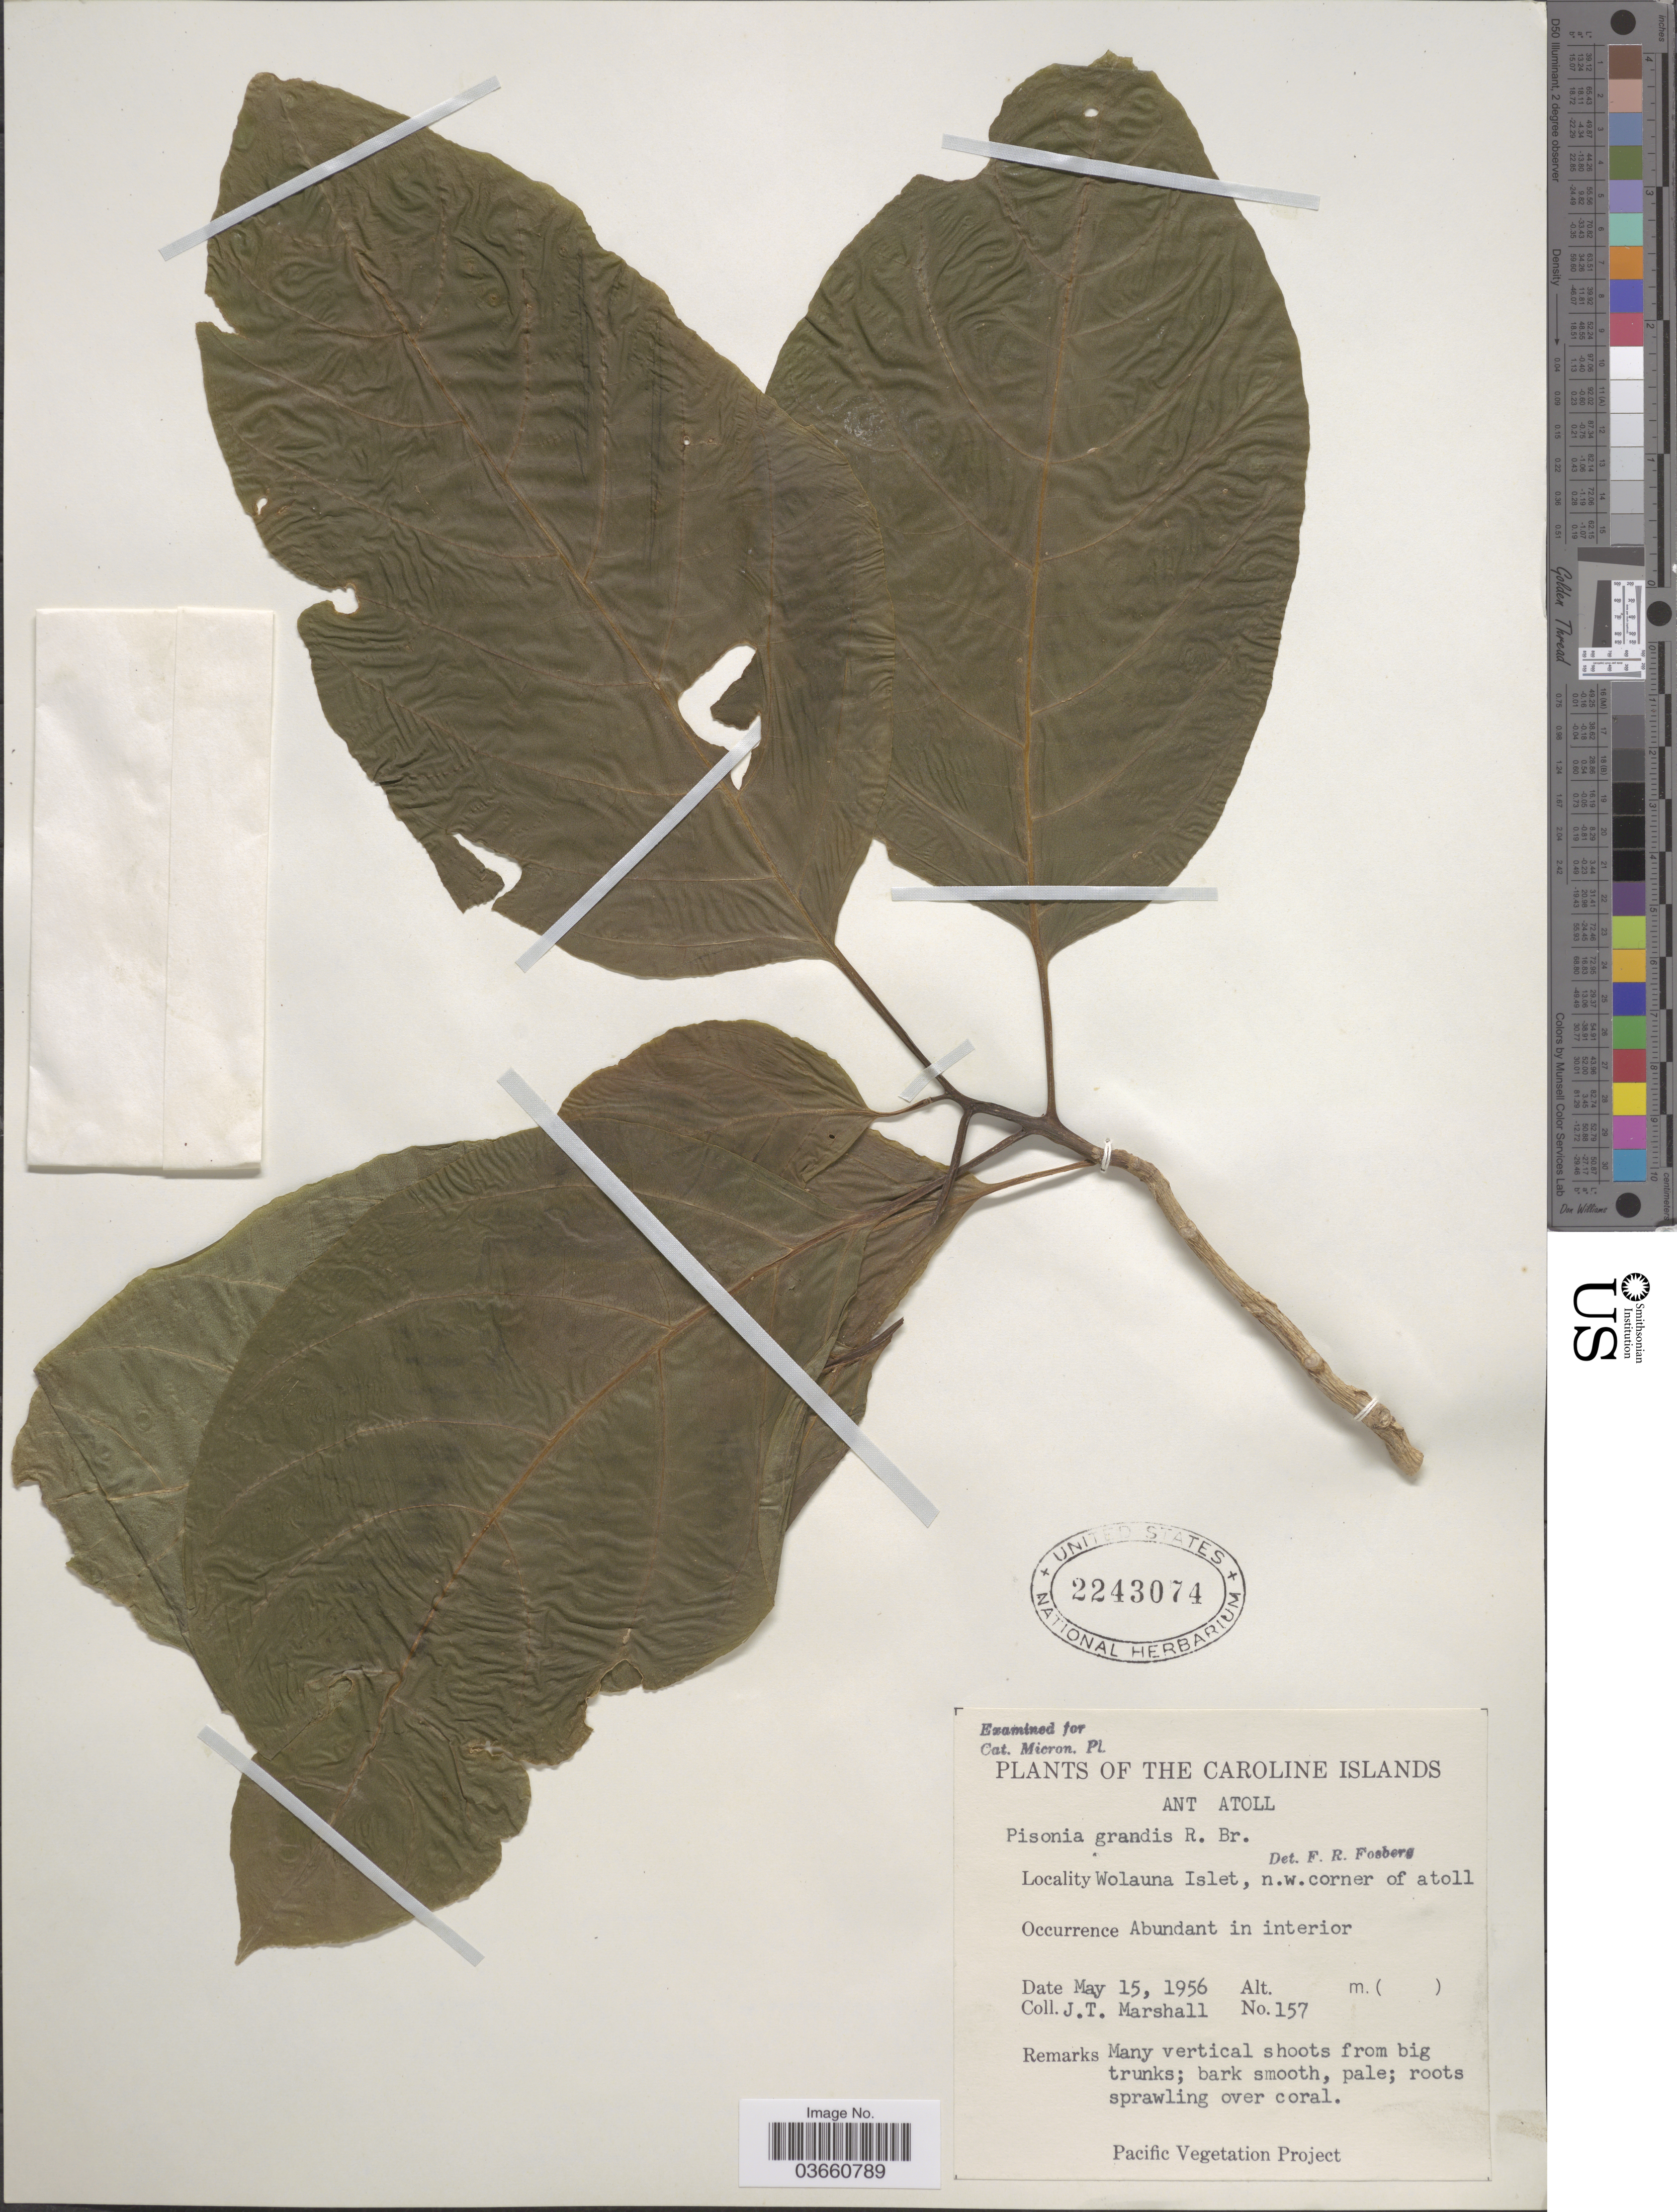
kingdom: Plantae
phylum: Tracheophyta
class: Magnoliopsida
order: Caryophyllales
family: Nyctaginaceae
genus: Pisonia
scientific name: Pisonia grandis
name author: R. Br.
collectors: J. T. Marshall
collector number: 157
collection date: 1956-05-15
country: Micronesia, Federated States of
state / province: Pohnpei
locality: The Caroline Islands. Ant Atoll. Wolauna Islet, n.w.corner of atoll.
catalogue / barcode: US 2243074